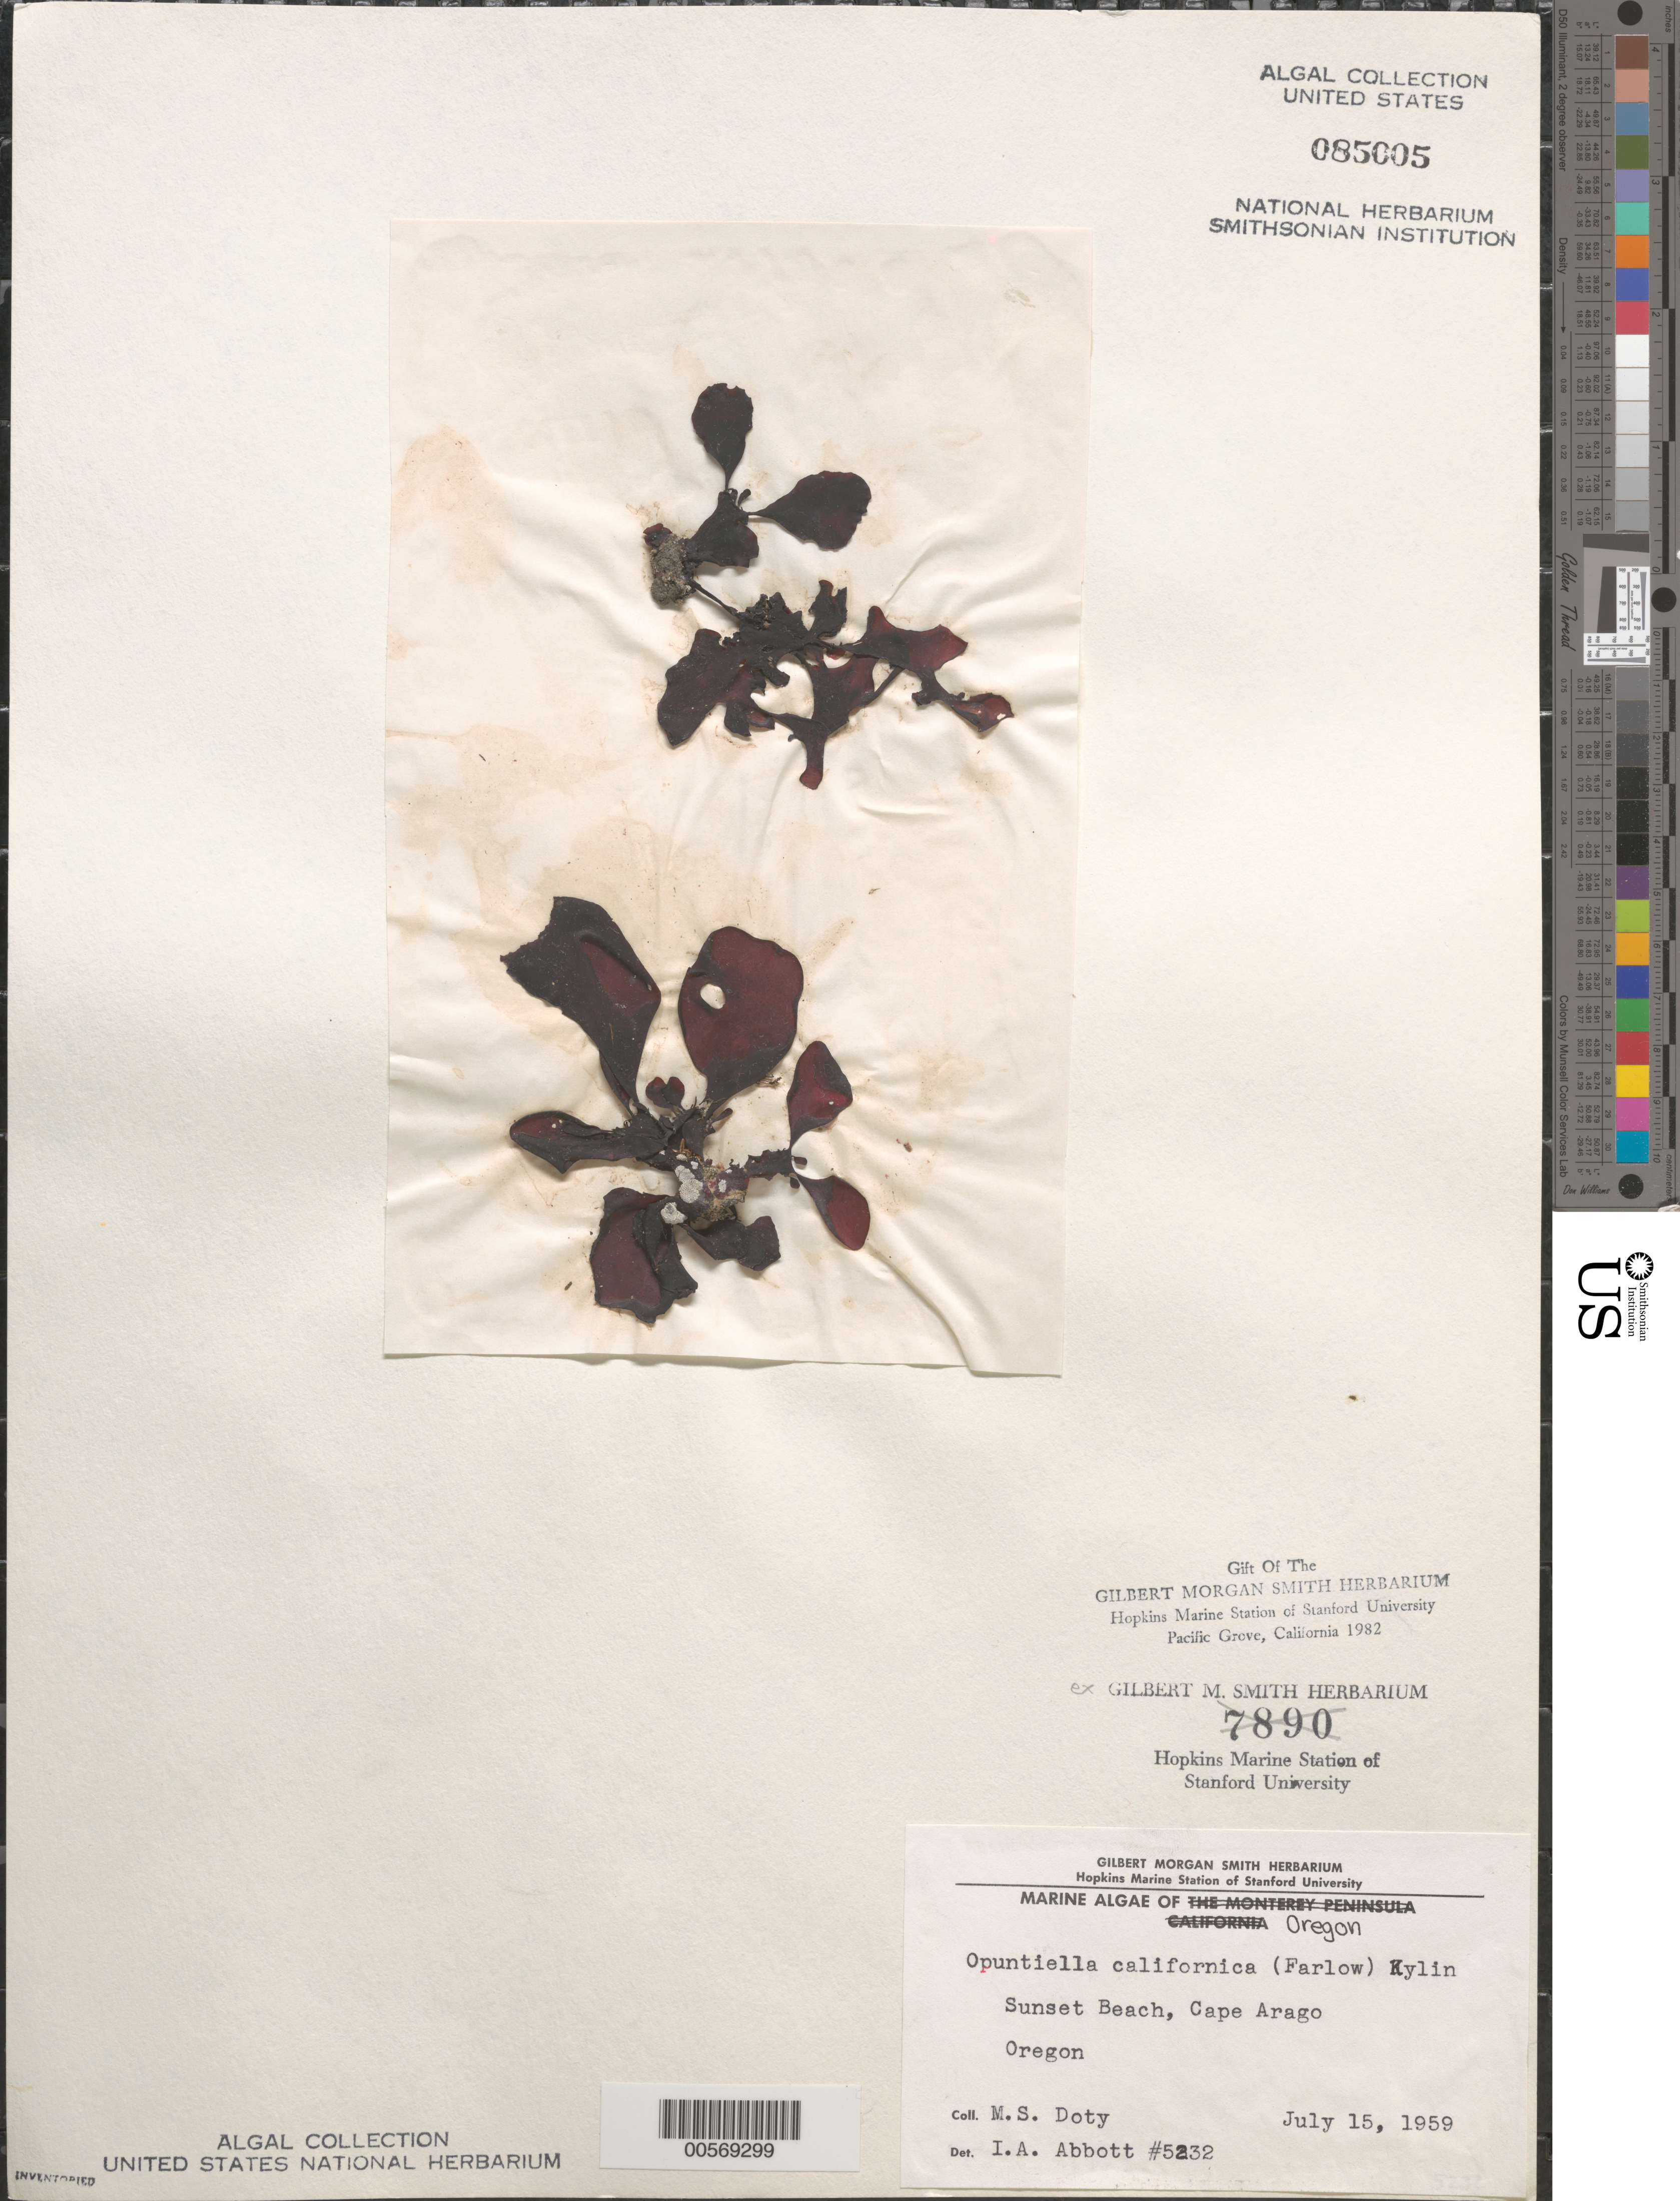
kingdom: Plantae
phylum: Rhodophyta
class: Florideophyceae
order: Gigartinales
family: Furcellariaceae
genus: Opuntiella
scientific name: Opuntiella californica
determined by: Abbott, Isabella A.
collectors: M. S. Doty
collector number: IAA 5232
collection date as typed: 15 Jul 1959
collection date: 1959-07-15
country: United States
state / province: Oregon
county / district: Coos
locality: Sunset Beach, Cape Arago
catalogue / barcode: US 85005